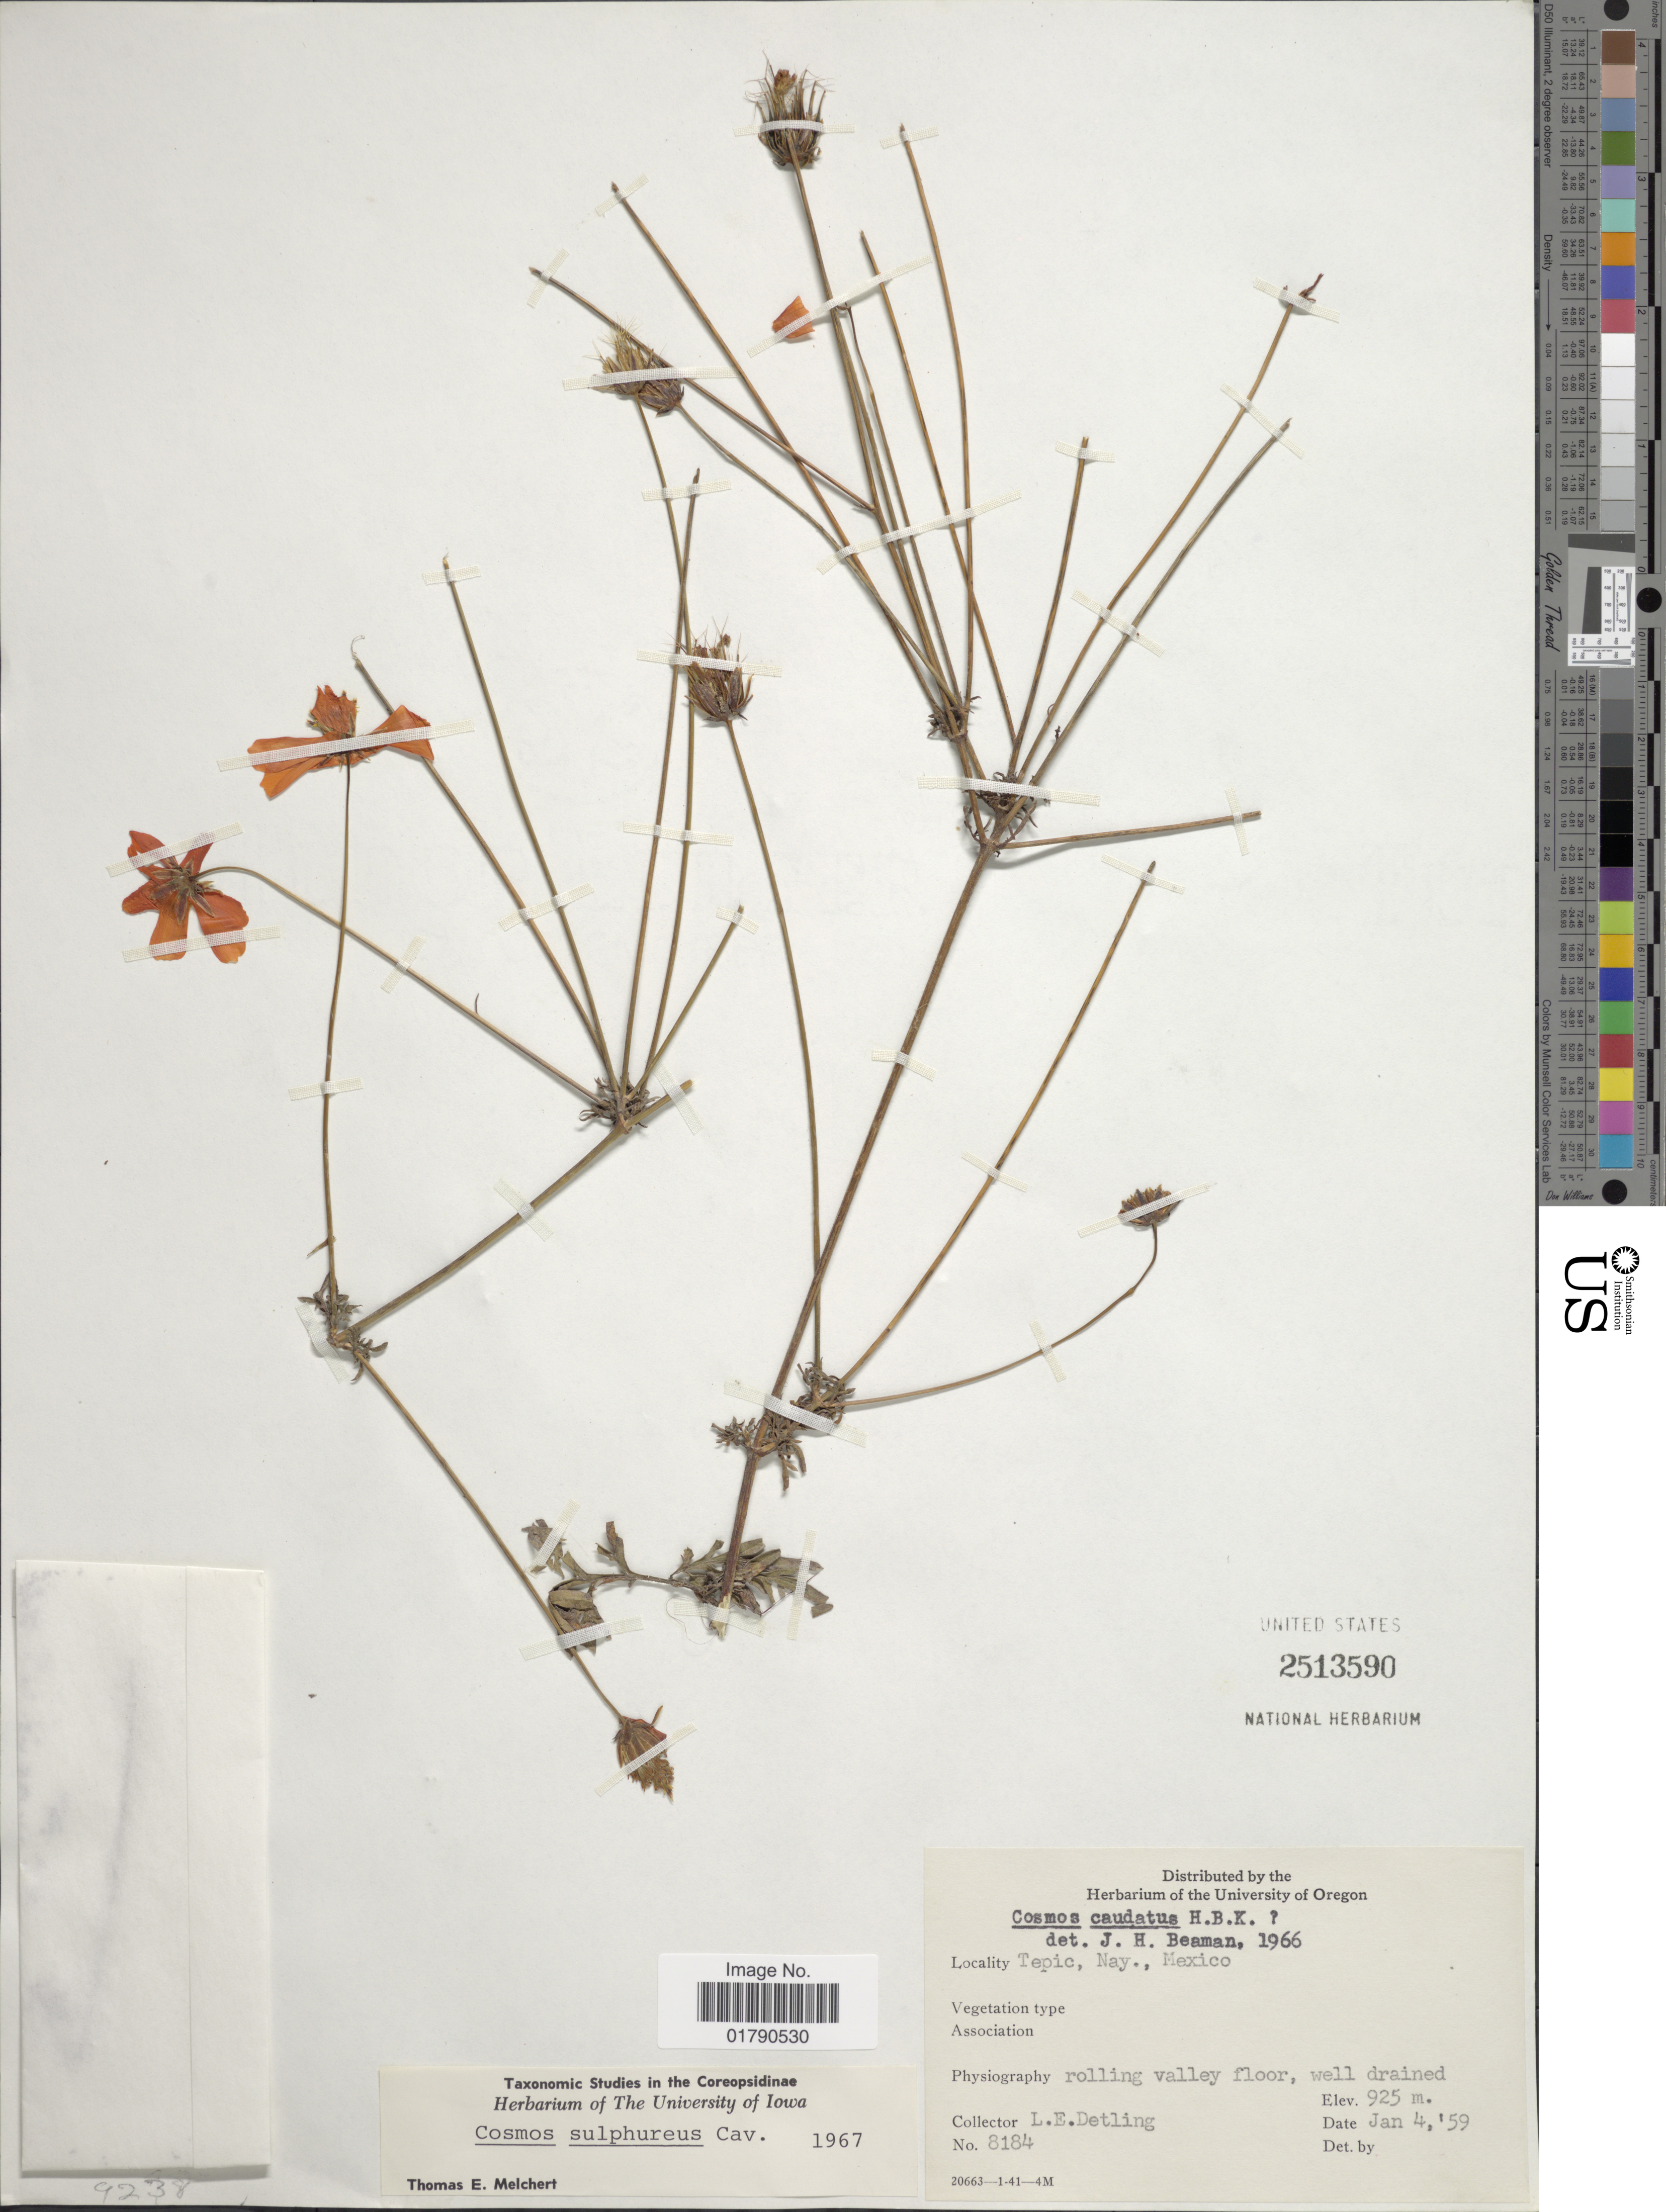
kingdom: Plantae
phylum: Tracheophyta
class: Magnoliopsida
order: Asterales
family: Asteraceae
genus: Cosmos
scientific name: Cosmos sulphureus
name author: Cav.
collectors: L. E. Detling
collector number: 8184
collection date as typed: Transcribed d/m/y: 4/1/59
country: Mexico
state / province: Nayarit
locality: Tepic, Nay.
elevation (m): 925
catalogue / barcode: US 2513590